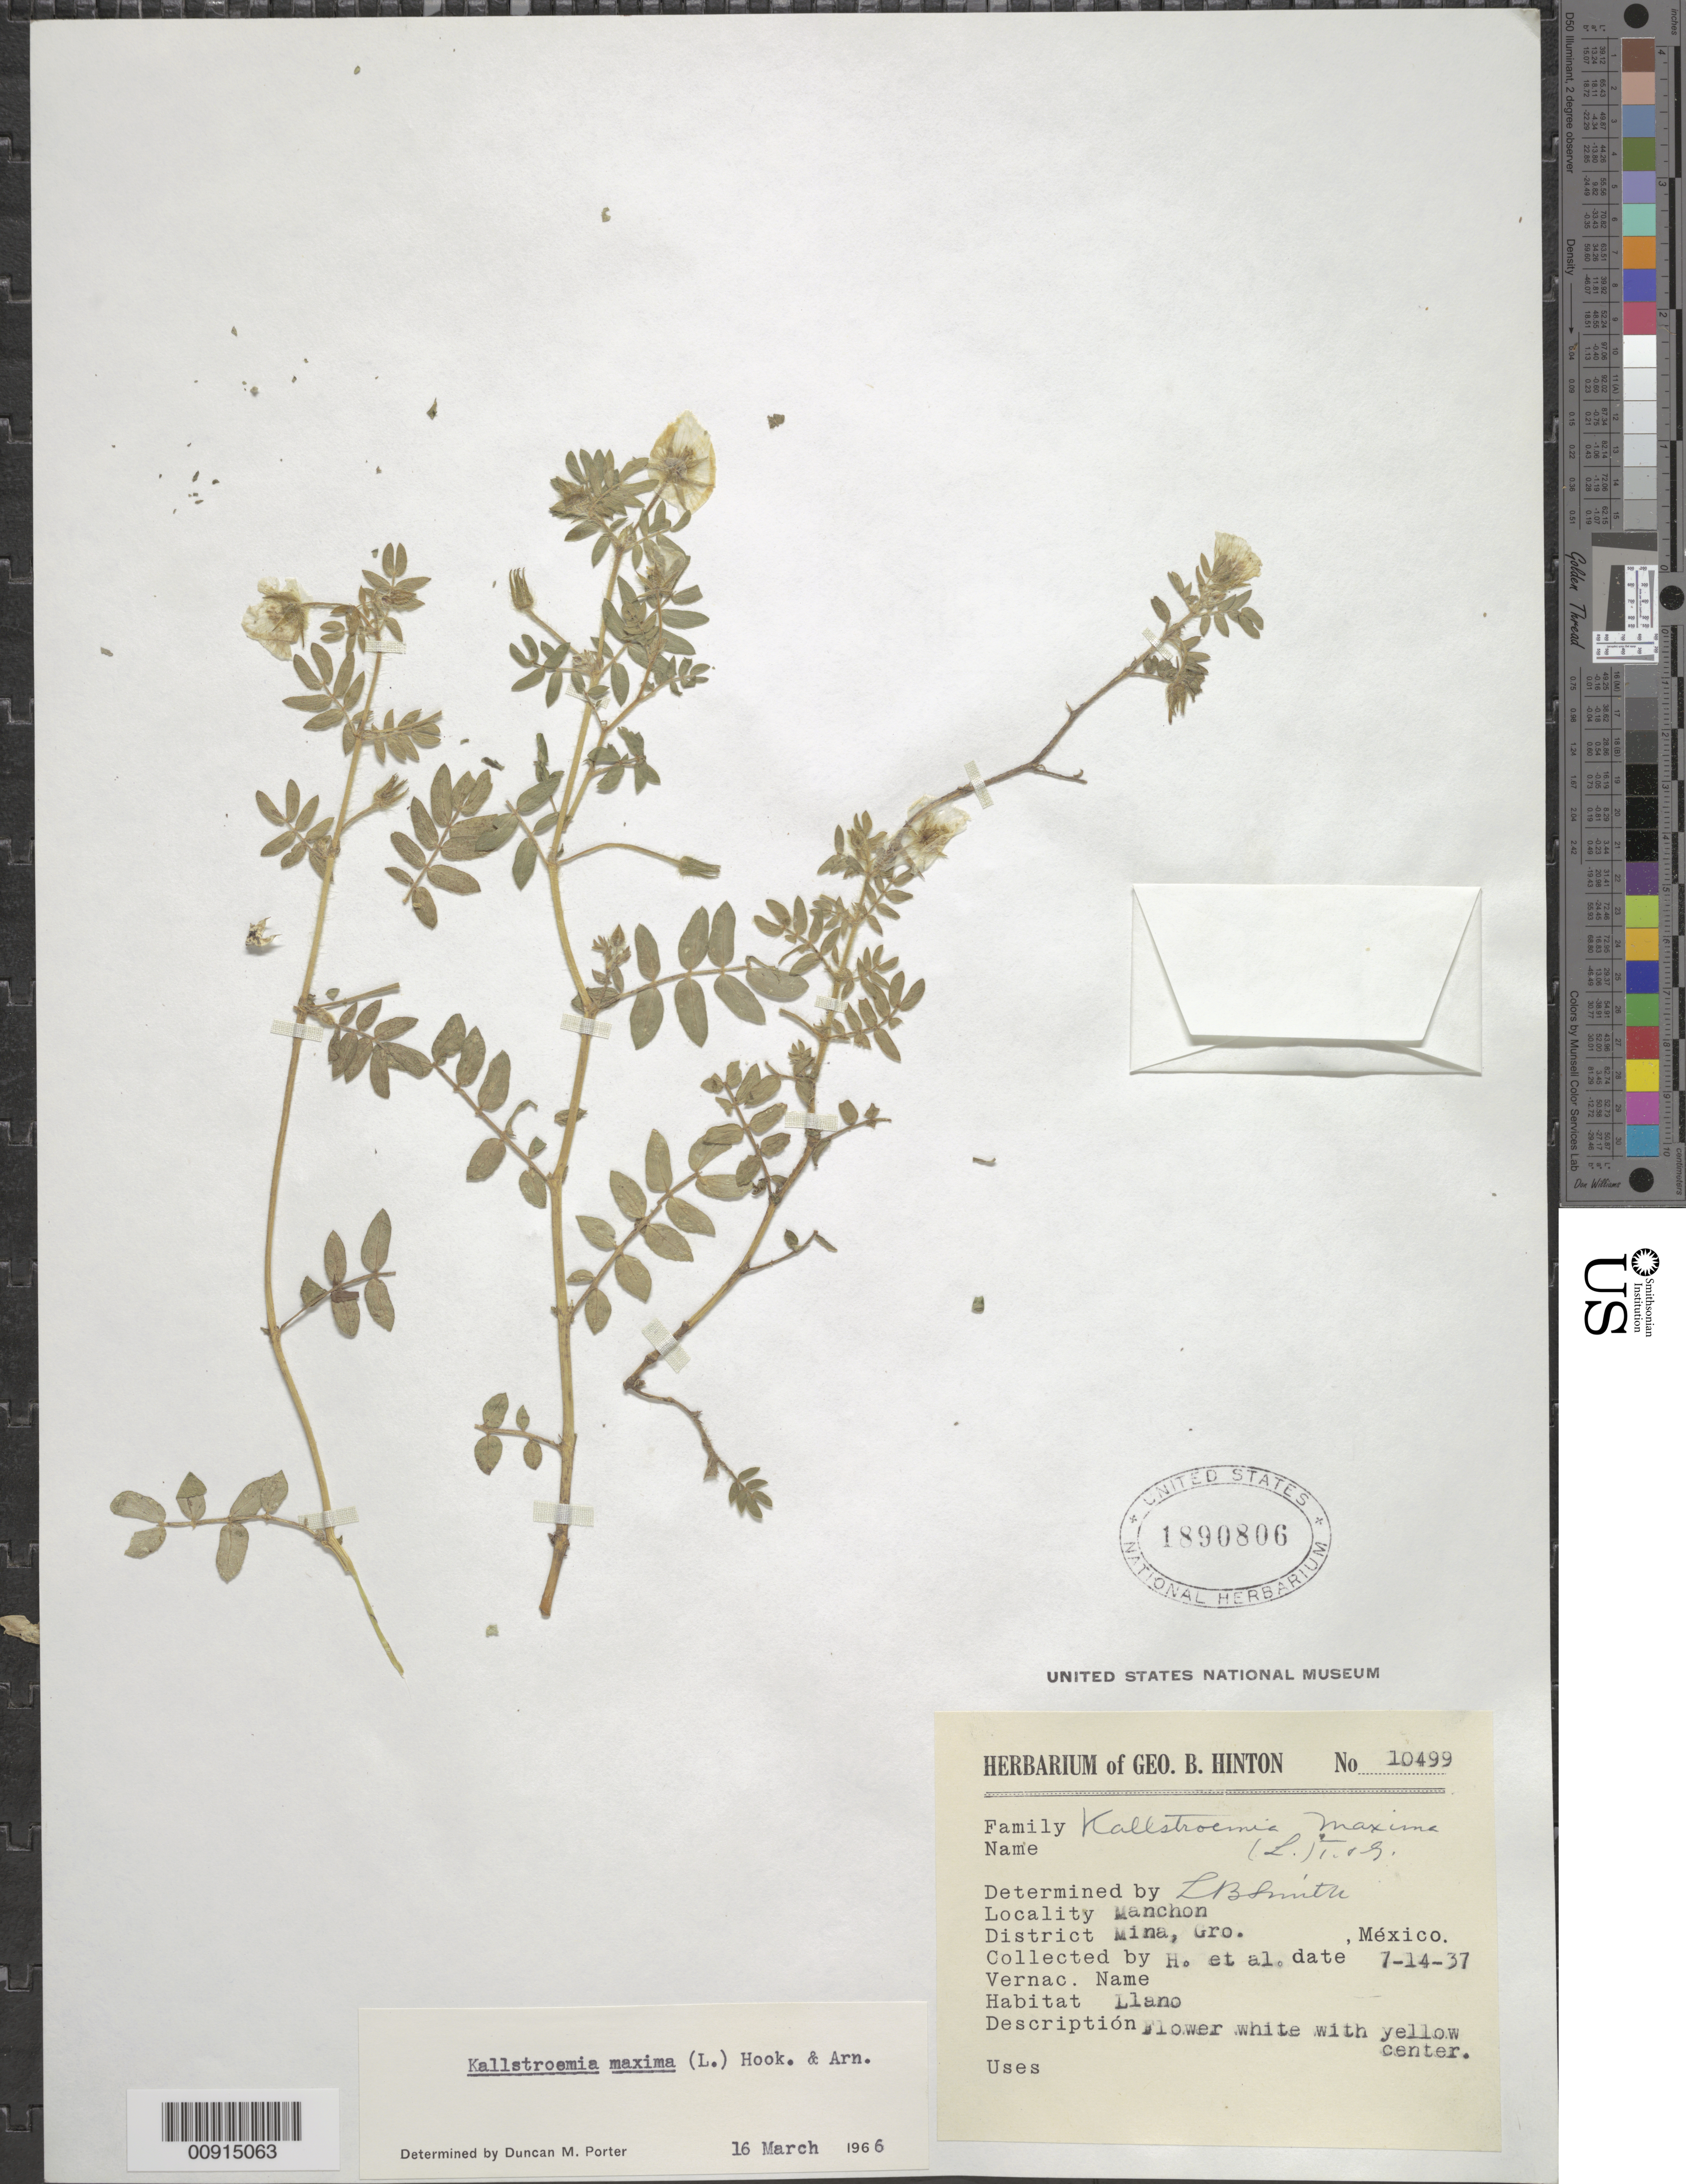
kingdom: Plantae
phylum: Tracheophyta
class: Magnoliopsida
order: Zygophyllales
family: Zygophyllaceae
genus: Kallstroemia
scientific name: Kallstroemia maxima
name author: (L.) Hook. & Arn.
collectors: G. B. Hinton & et al.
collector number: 10499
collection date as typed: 14 Jul 1937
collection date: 1937-07-14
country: Mexico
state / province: Guerrero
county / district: Mina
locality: Manchon, District Mina, Guerrero.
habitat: Llano.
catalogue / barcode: US 1890806